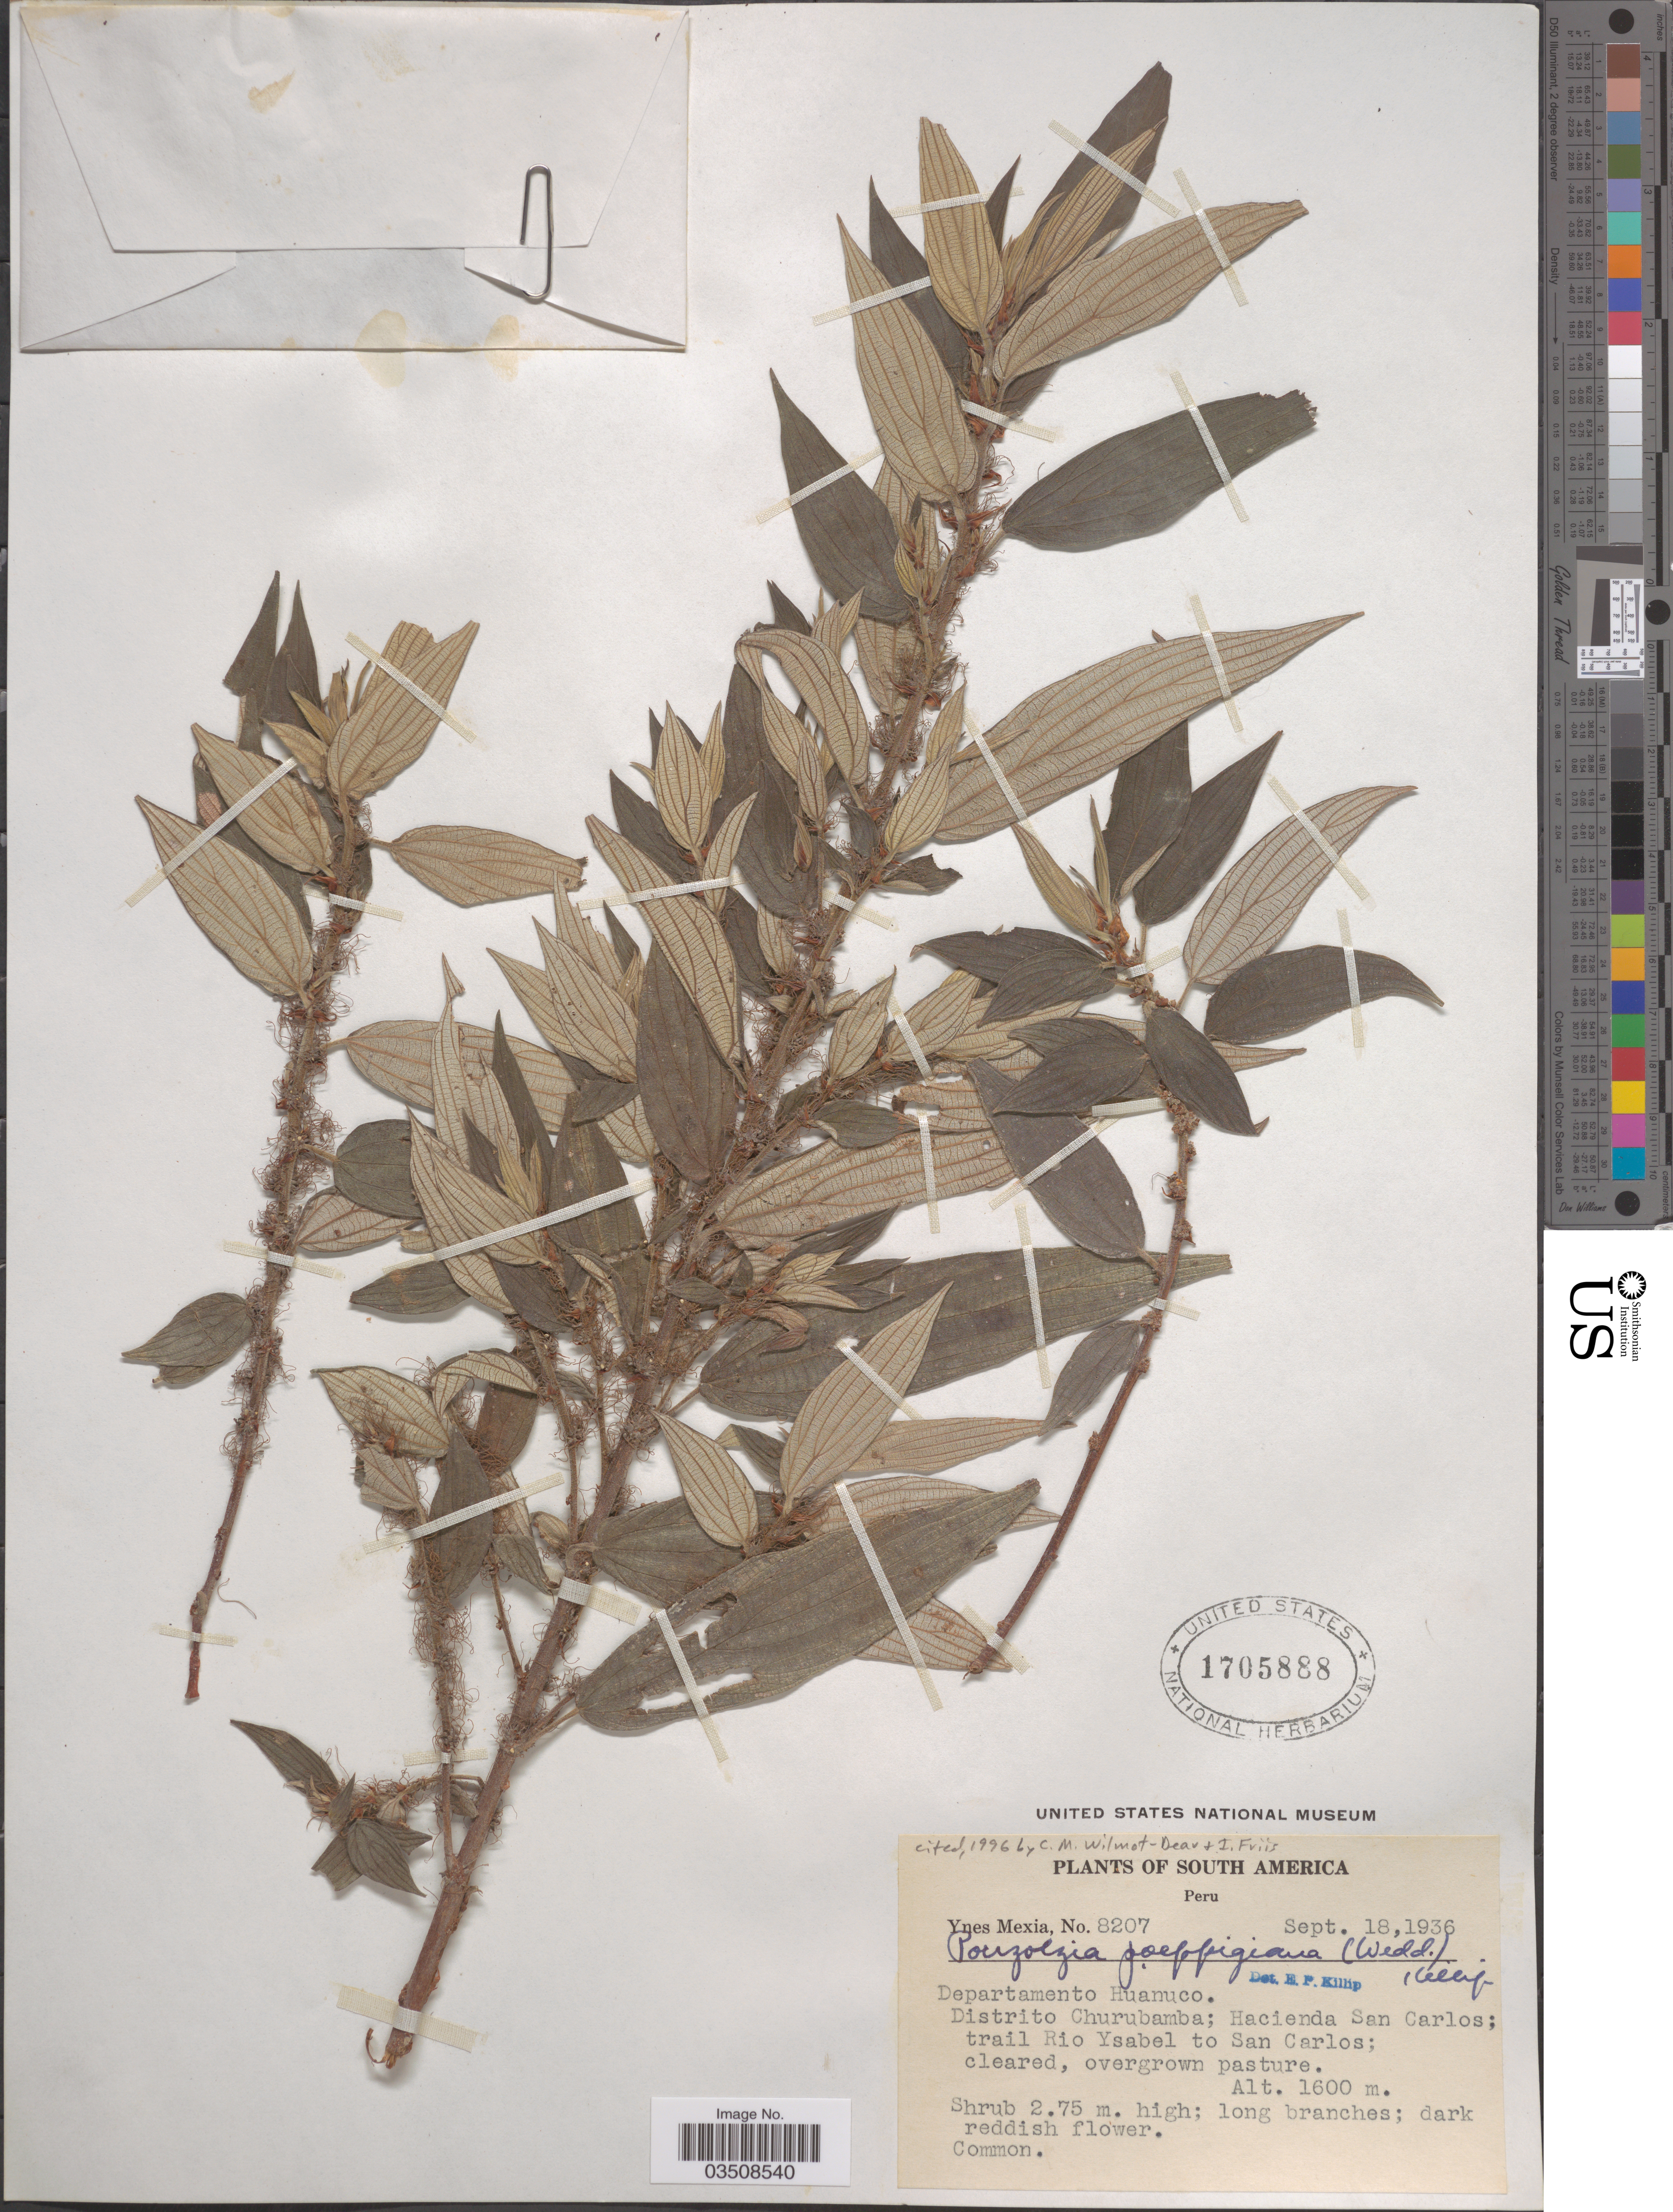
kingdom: Plantae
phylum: Tracheophyta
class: Magnoliopsida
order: Rosales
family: Urticaceae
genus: Pouzolzia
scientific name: Pouzolzia poeppigiana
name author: (Wedd.) Killip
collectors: Y. Mexia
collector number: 8207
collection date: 1936-09-18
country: Peru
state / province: Huánuco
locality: Departamento Huanuco. Distrito Churubamba; Hacienda San Carlos; trail Rio Ysabel to San Carlos.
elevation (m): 1600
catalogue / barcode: US 1705888